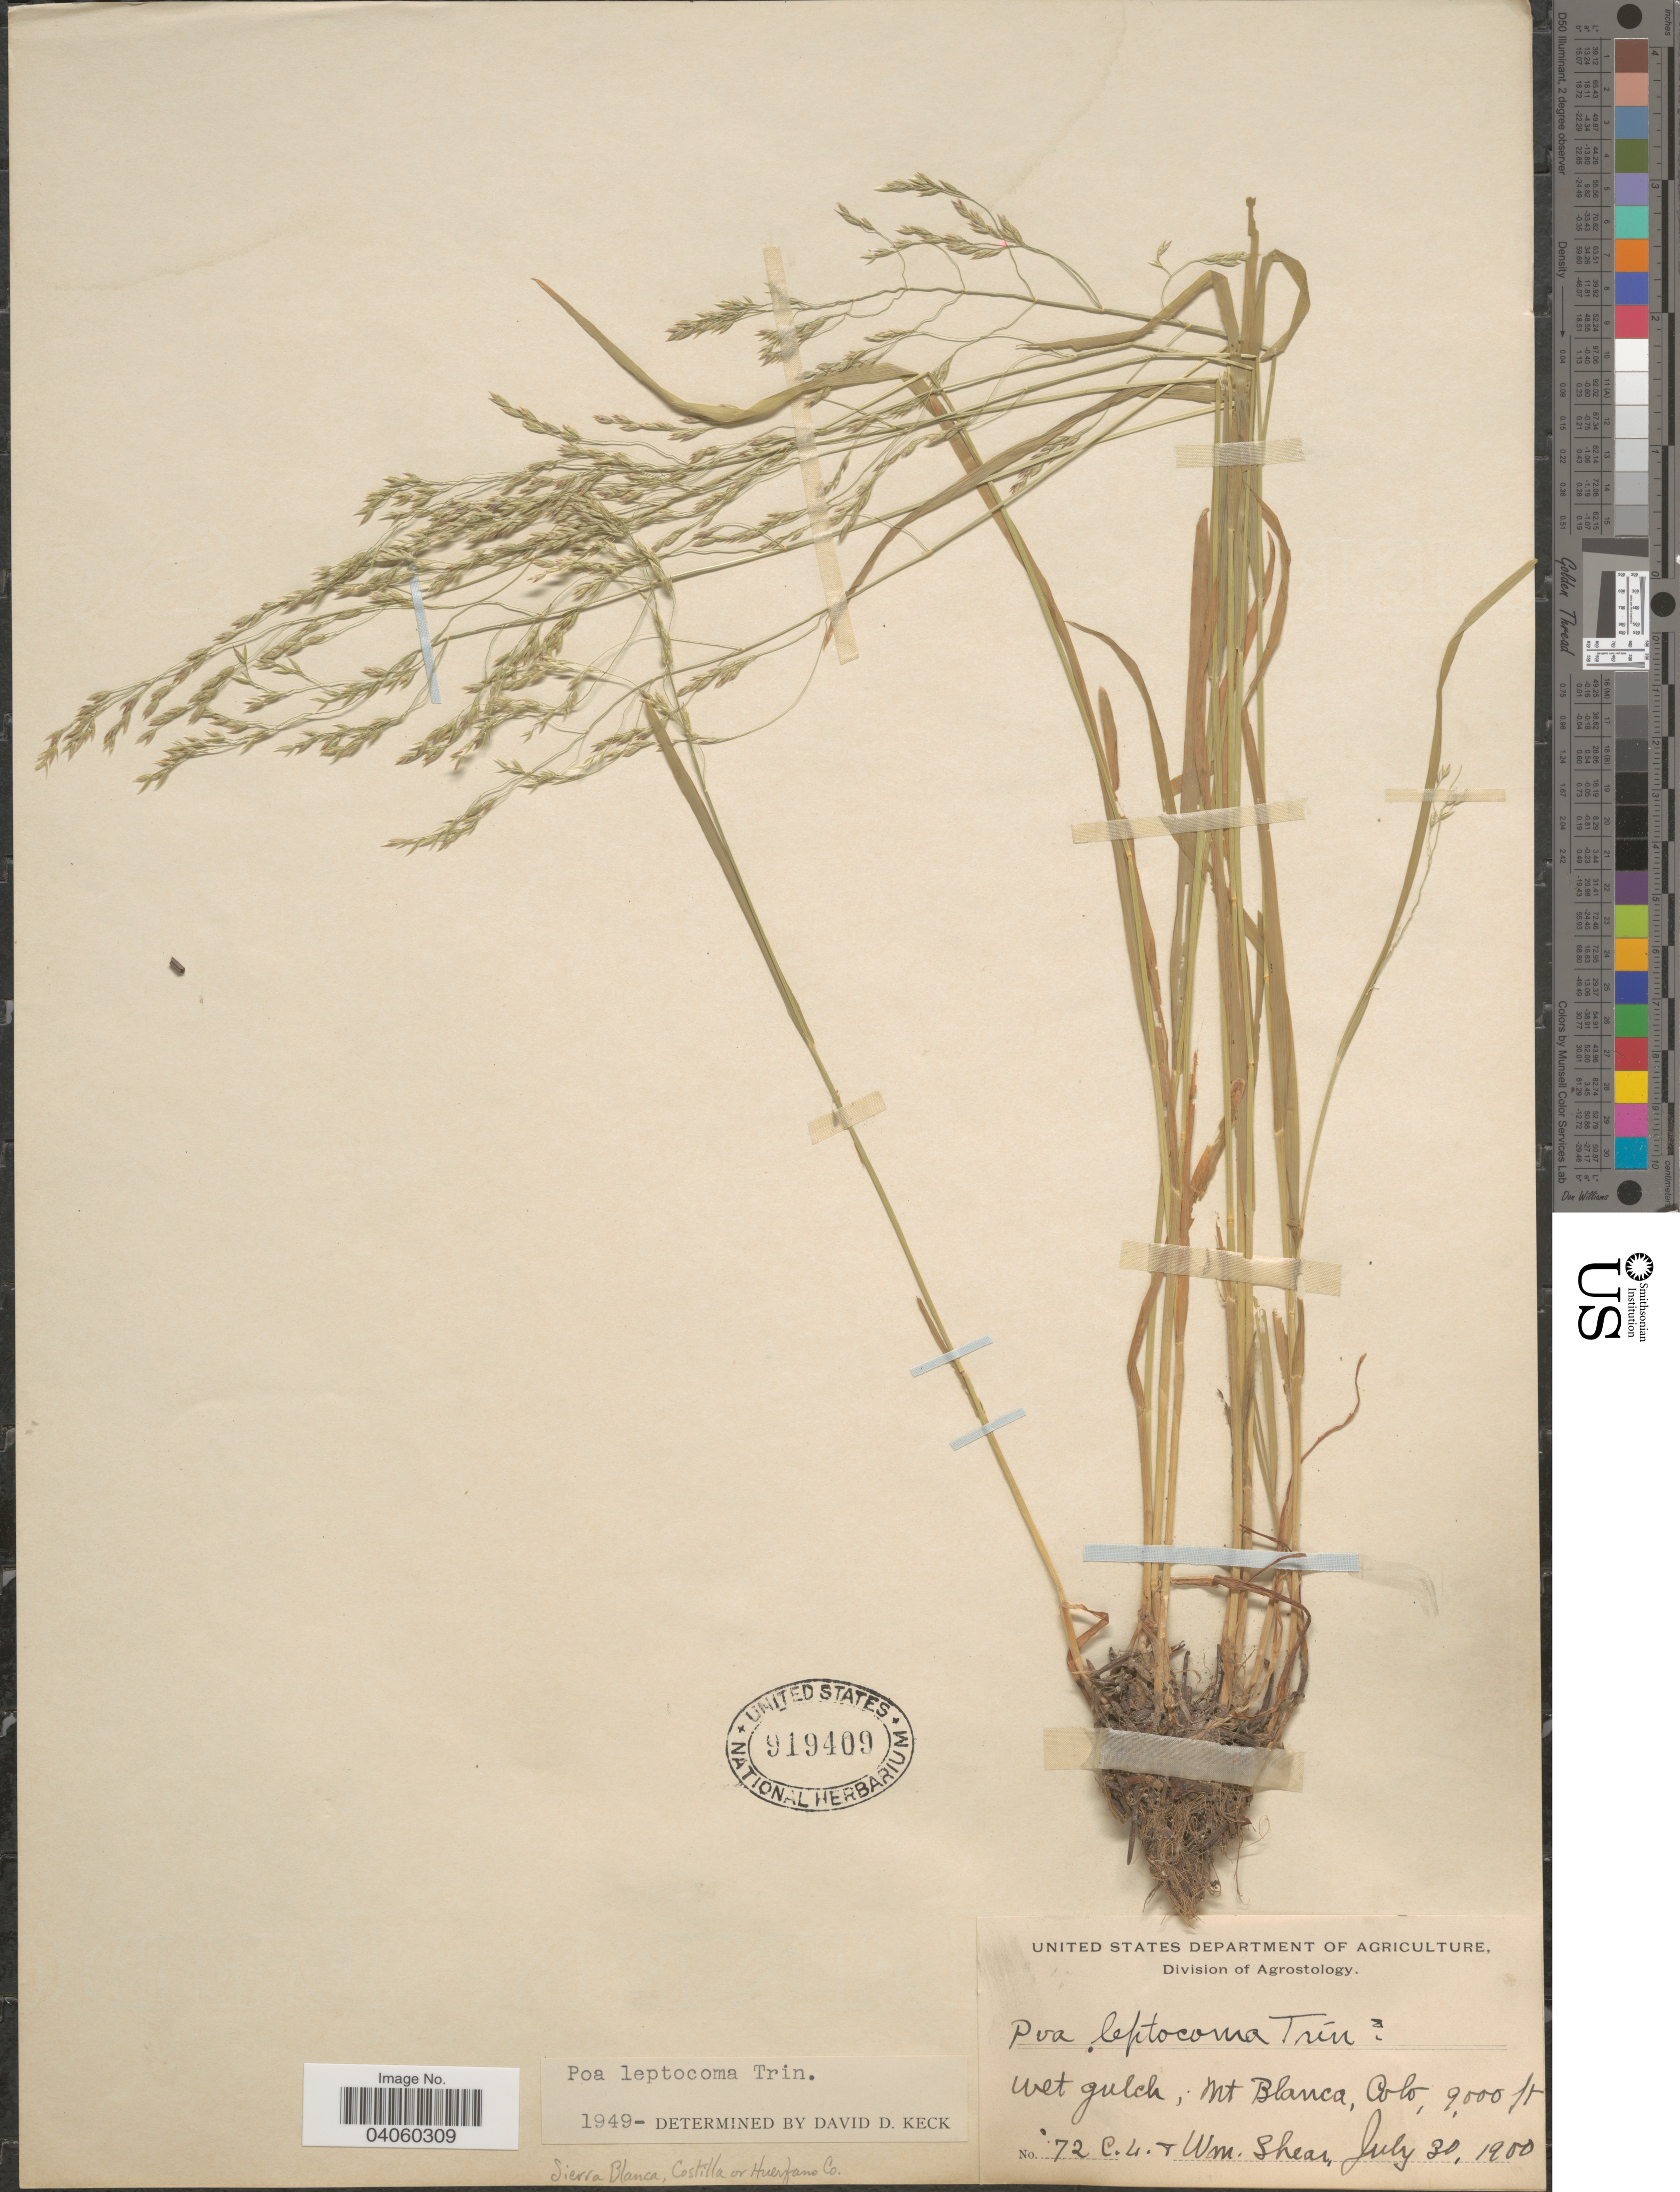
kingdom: Plantae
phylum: Tracheophyta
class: Liliopsida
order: Poales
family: Poaceae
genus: Poa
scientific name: Poa leptocoma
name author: Trin.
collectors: C. L. Shear & W. Shear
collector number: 72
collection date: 1900-07-30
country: United States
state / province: Colorado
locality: Wet gulch; Mt Blanca.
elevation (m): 2743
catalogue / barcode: US 919409